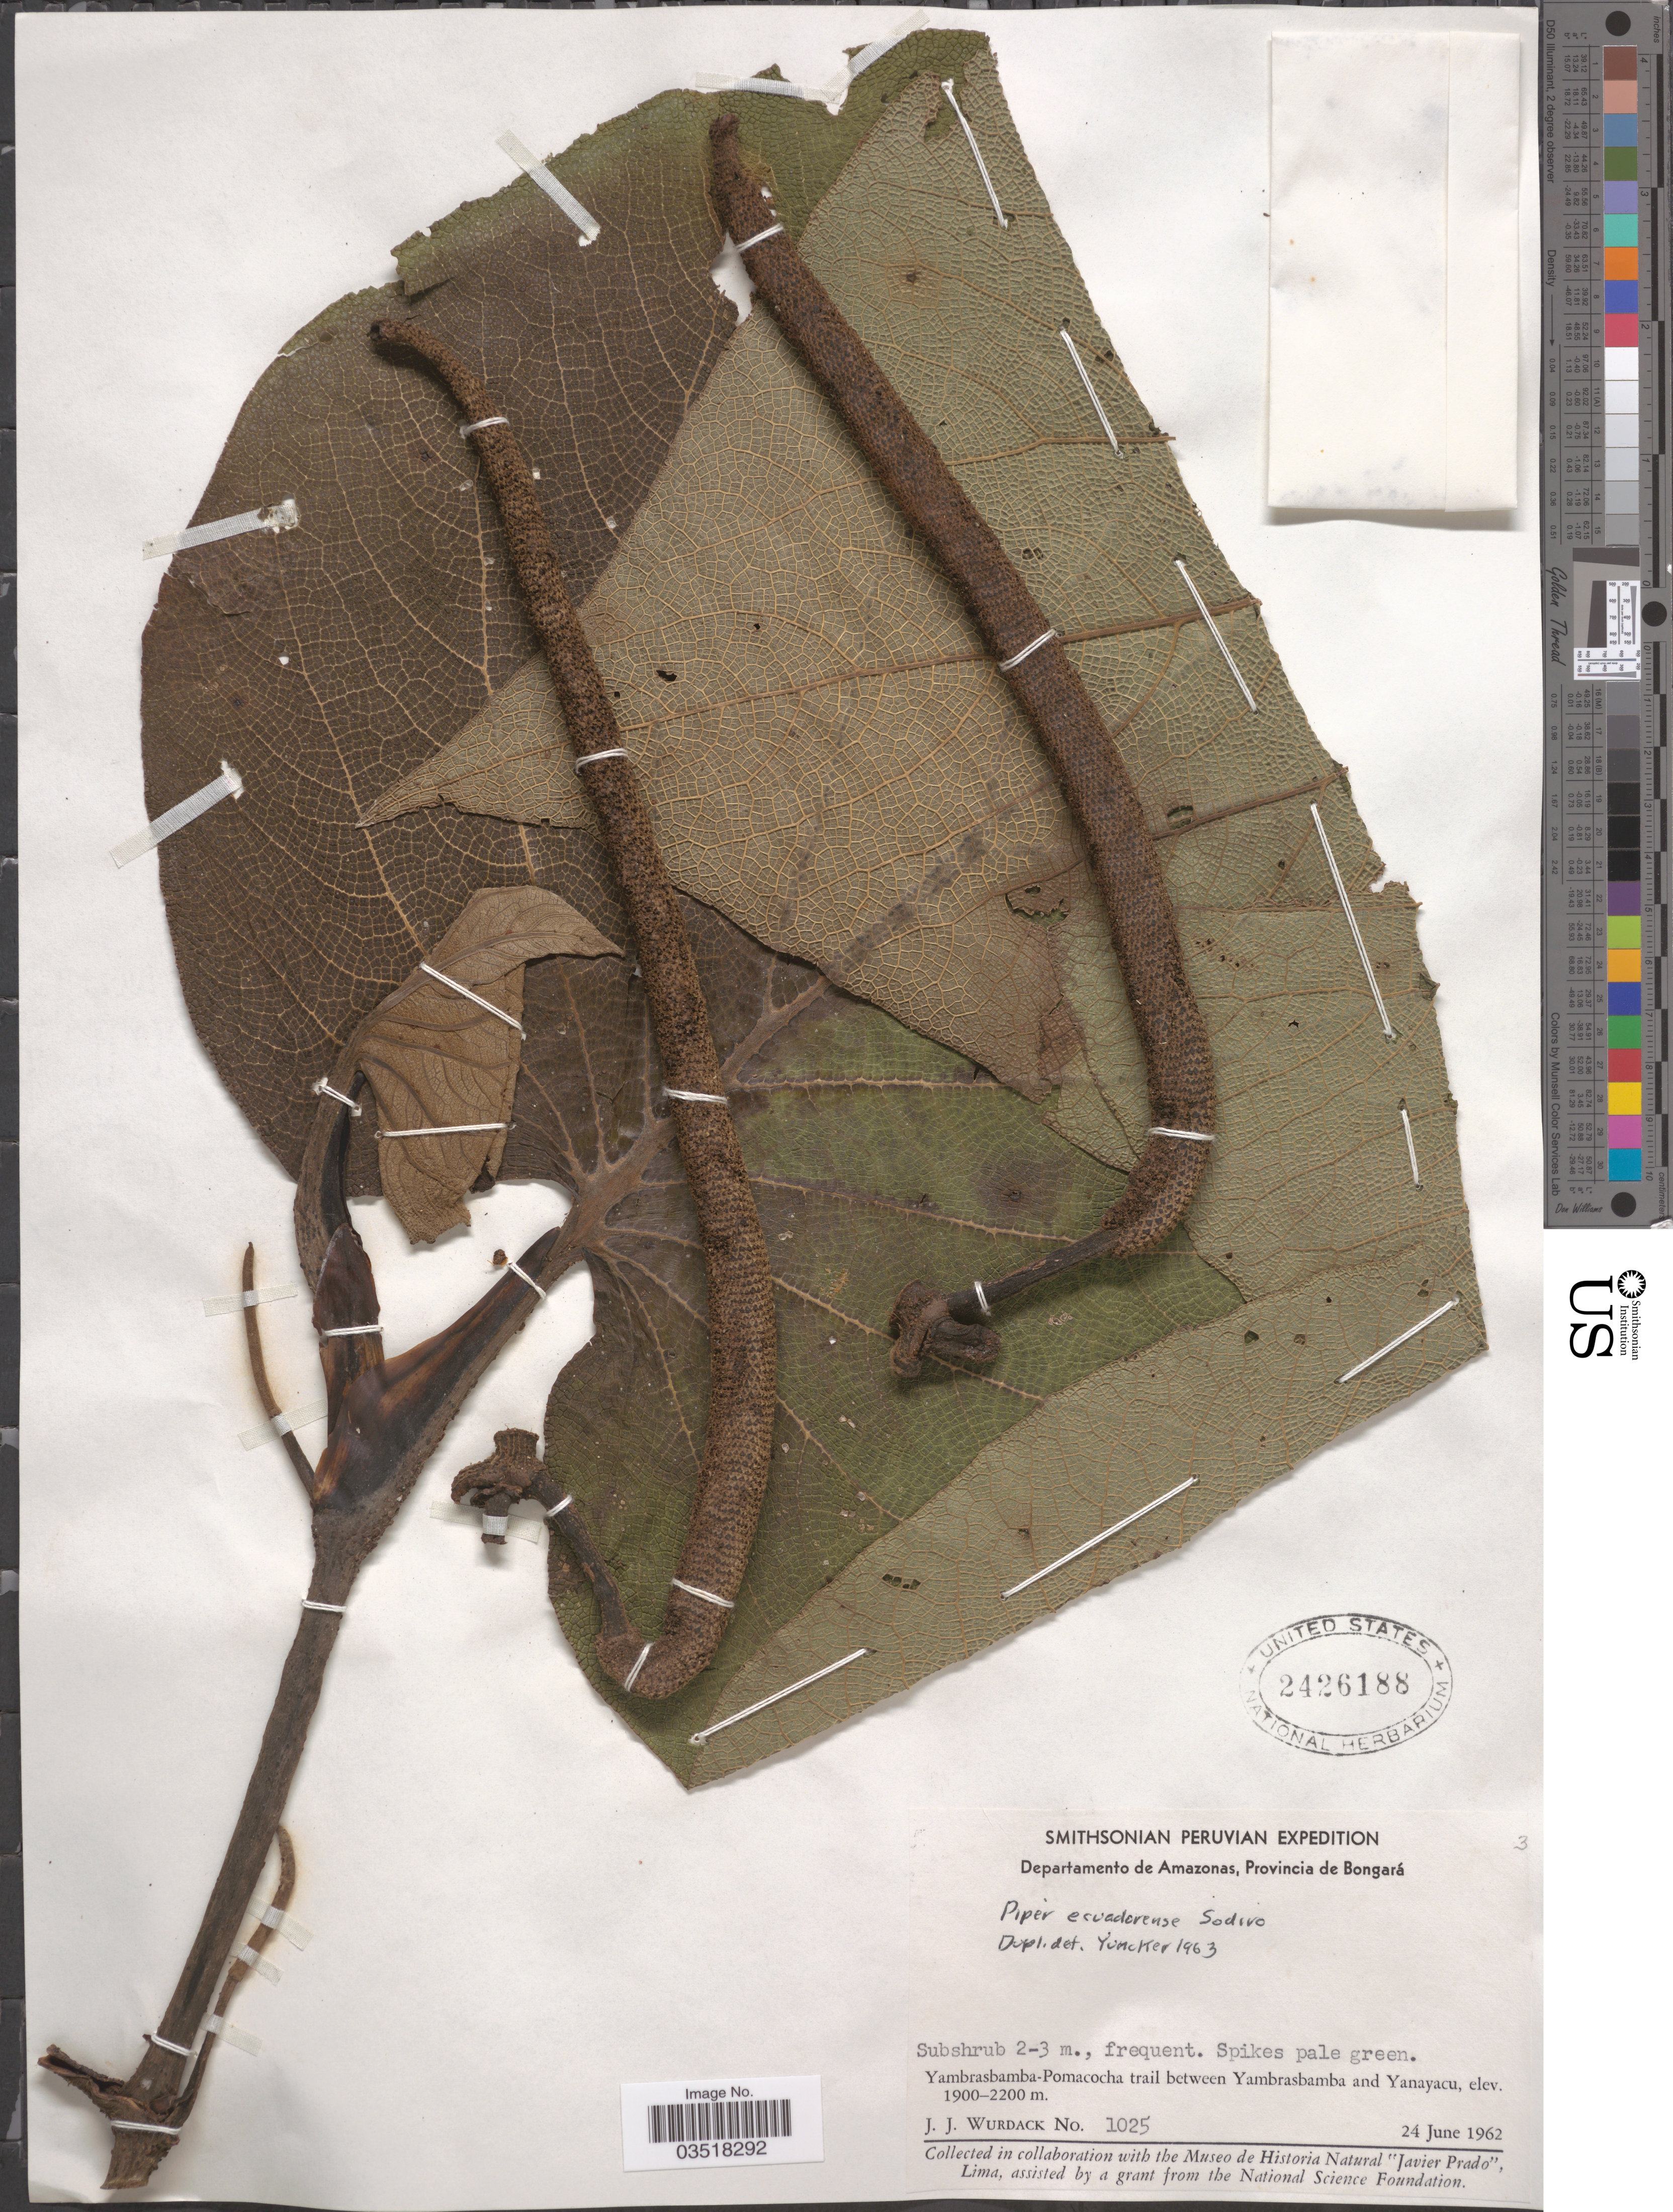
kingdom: Plantae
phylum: Tracheophyta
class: Magnoliopsida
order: Piperales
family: Piperaceae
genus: Piper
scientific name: Piper ecuadorense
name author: Sodiro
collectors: J. J. Wurdack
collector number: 1025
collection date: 1962-06-24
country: Peru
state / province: Amazonas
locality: Departamento de Amazonas, Provincia de Bongará. Yambrasbamba-Pomacocha trail between Yambrasbamba and Yanayacu.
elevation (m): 1900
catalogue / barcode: US 2426188